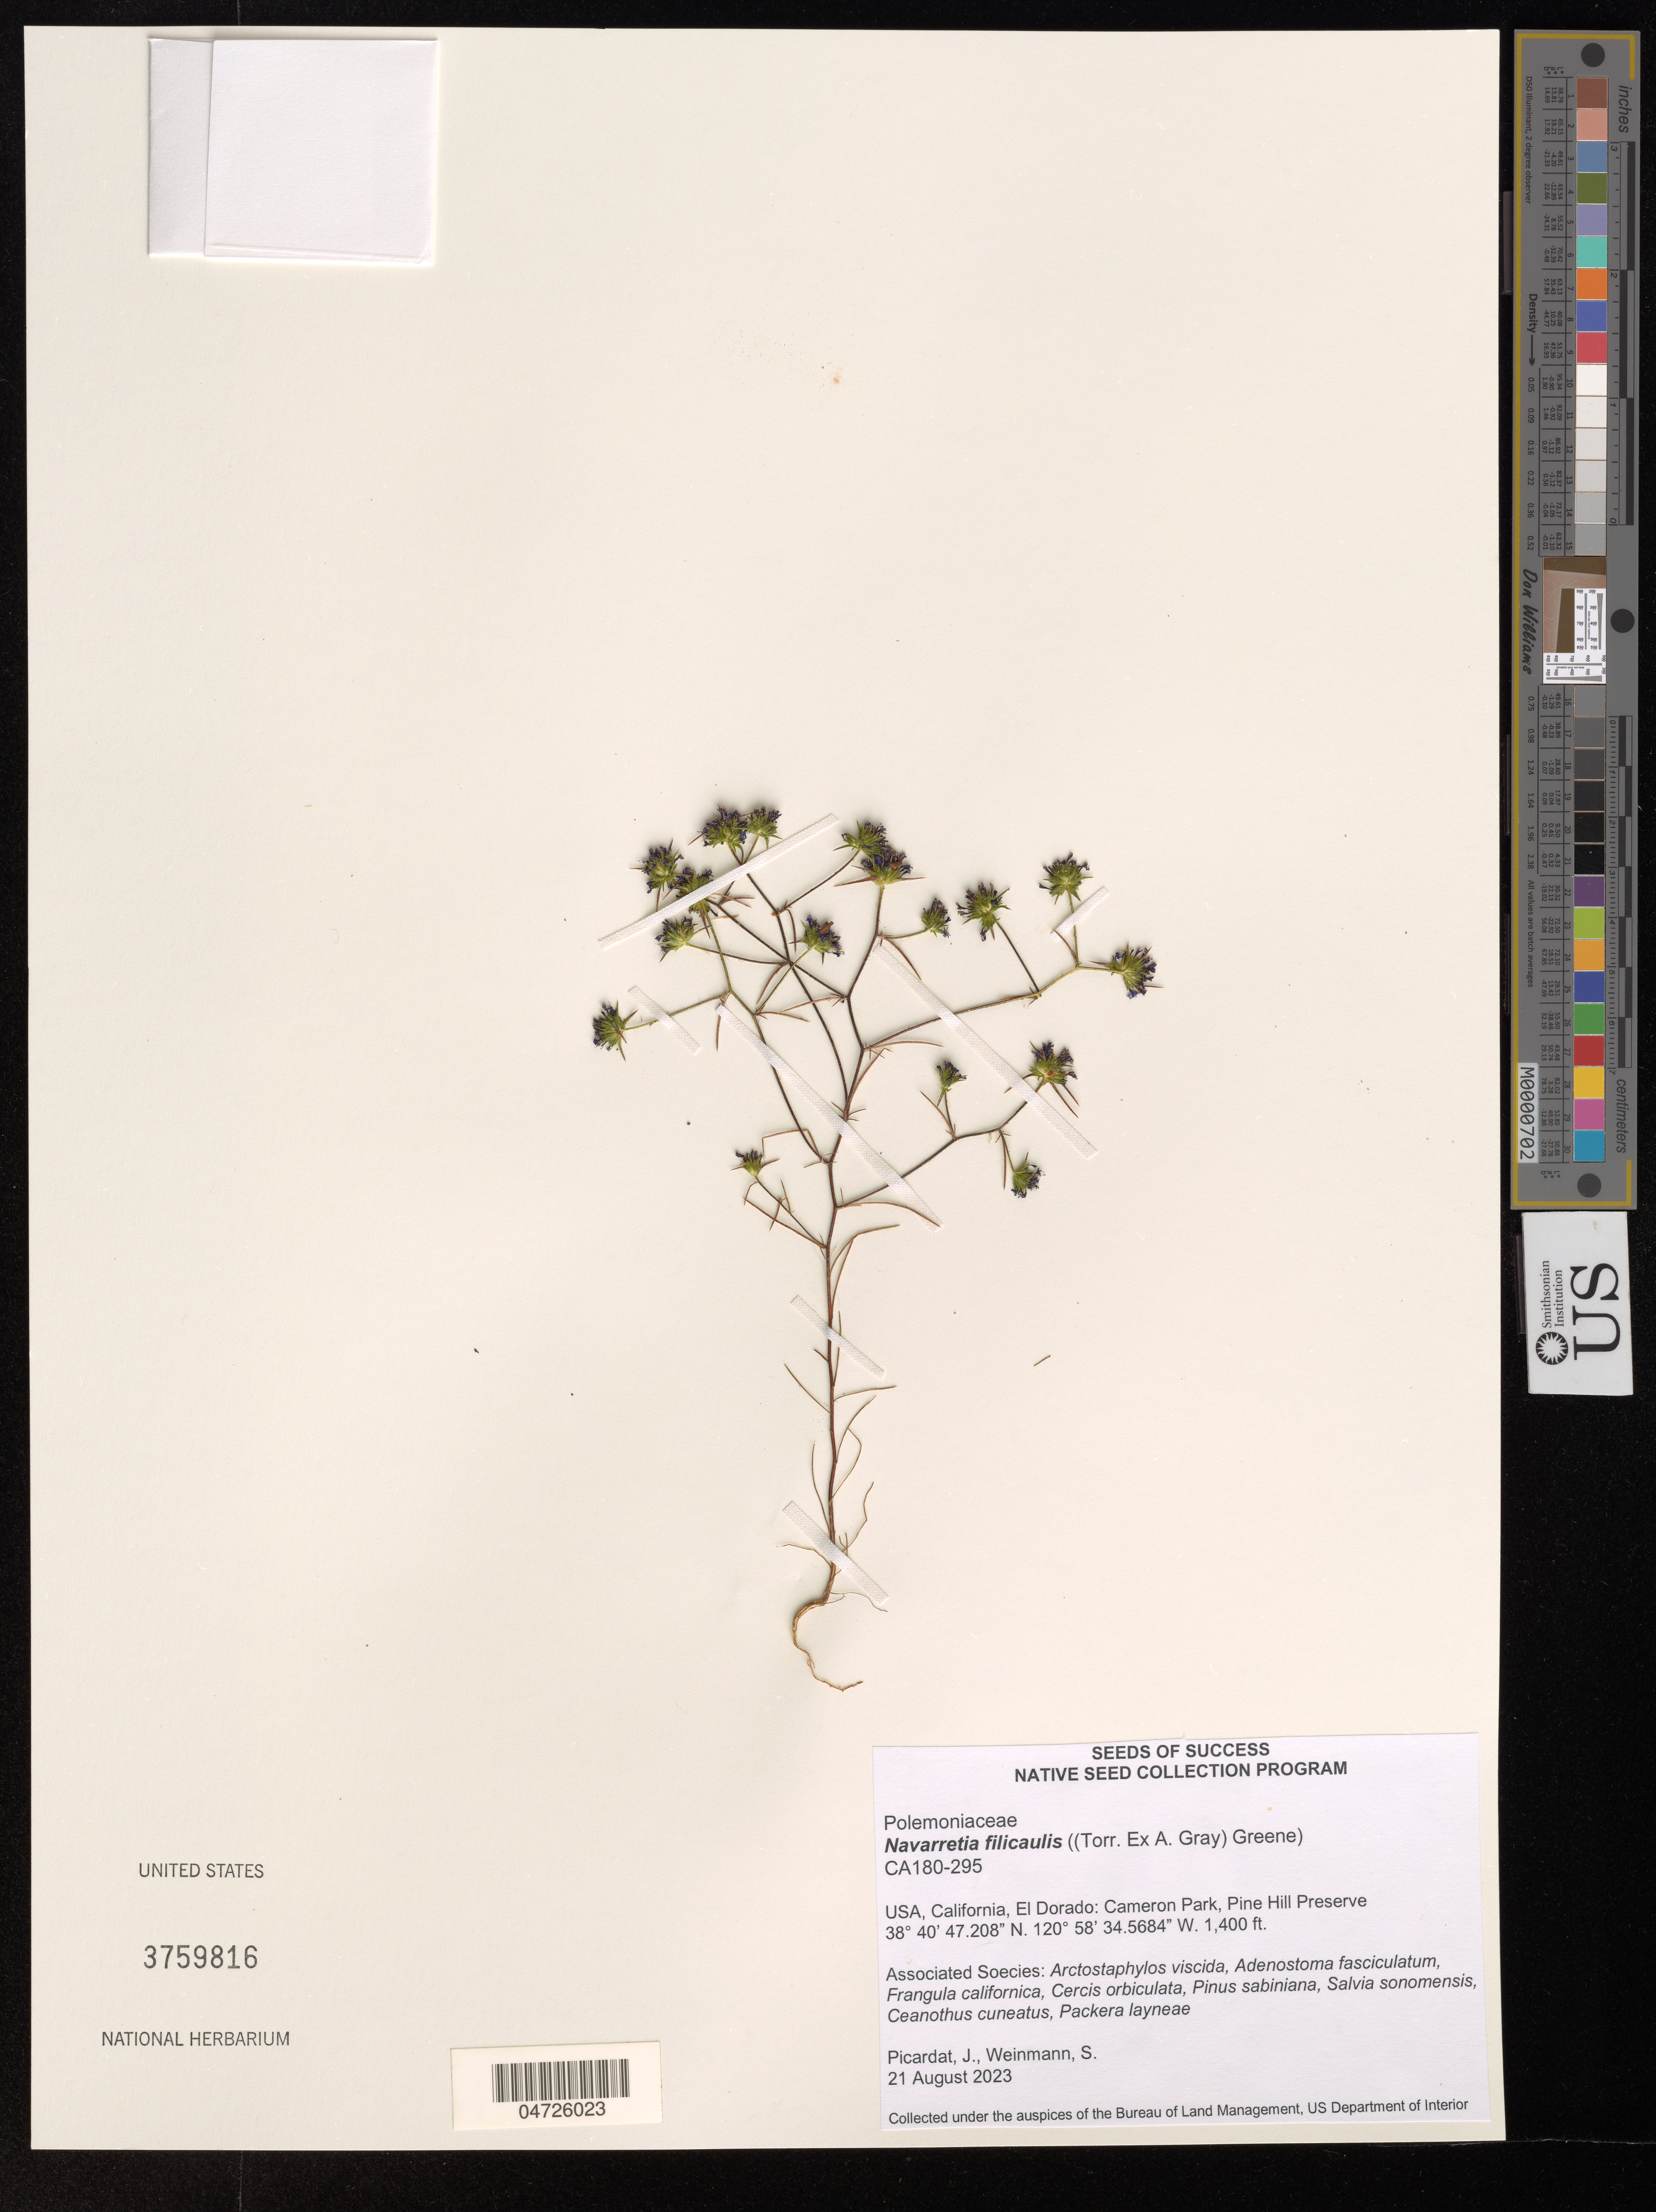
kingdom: Plantae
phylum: Tracheophyta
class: Magnoliopsida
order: Ericales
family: Polemoniaceae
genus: Navarretia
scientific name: Navarretia filicaulis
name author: (Torr. ex A. Gray) S.W. Greene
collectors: J. Picardat & S. Weinmann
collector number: CA180-295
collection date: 2023-08-21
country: United States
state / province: California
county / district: El Dorado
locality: El Dorado: Cameron Park, Pine Hill Preserve.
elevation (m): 427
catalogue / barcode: US 3759816